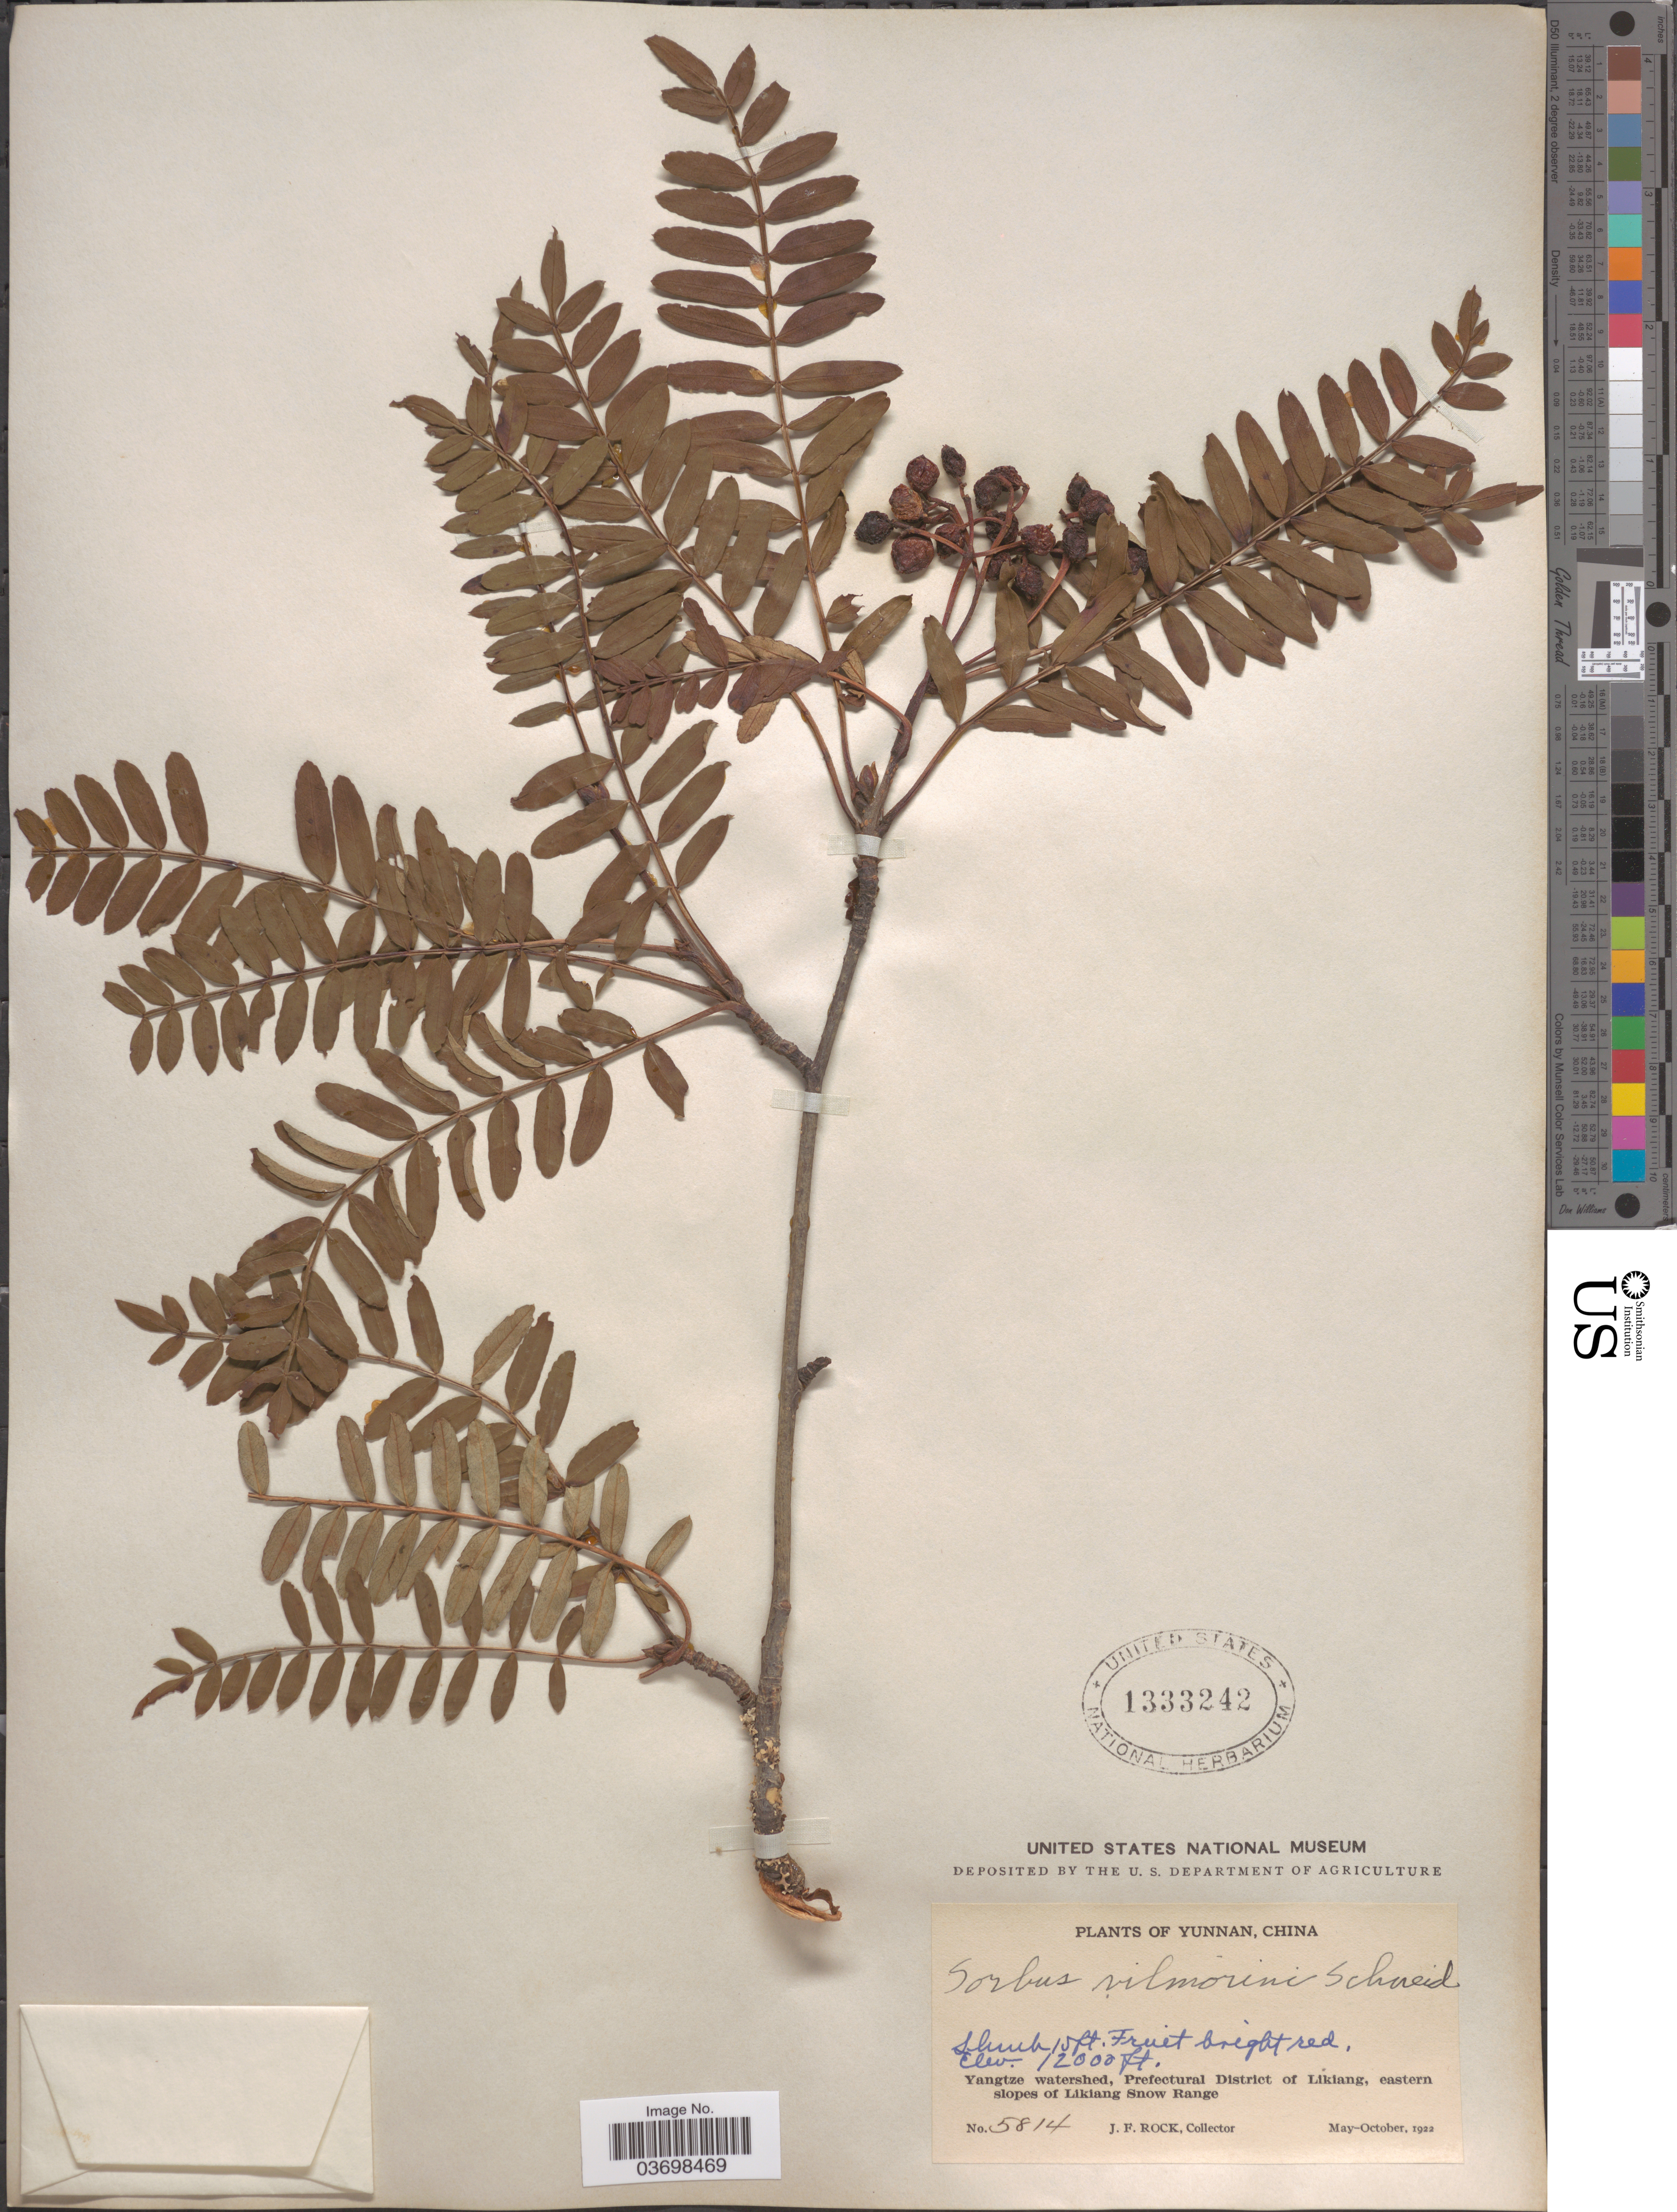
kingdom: Plantae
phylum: Tracheophyta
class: Magnoliopsida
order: Rosales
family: Rosaceae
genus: Sorbus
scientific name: Sorbus vilmorini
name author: C.K. Schneid.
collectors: J. Rock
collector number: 5814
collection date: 1922-05/1922-10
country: China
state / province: Yunnan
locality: Yangtze watershed, Prefectural District of Likiang, eastern slopes of Likiang Snow Range.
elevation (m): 3658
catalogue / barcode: US 1333242